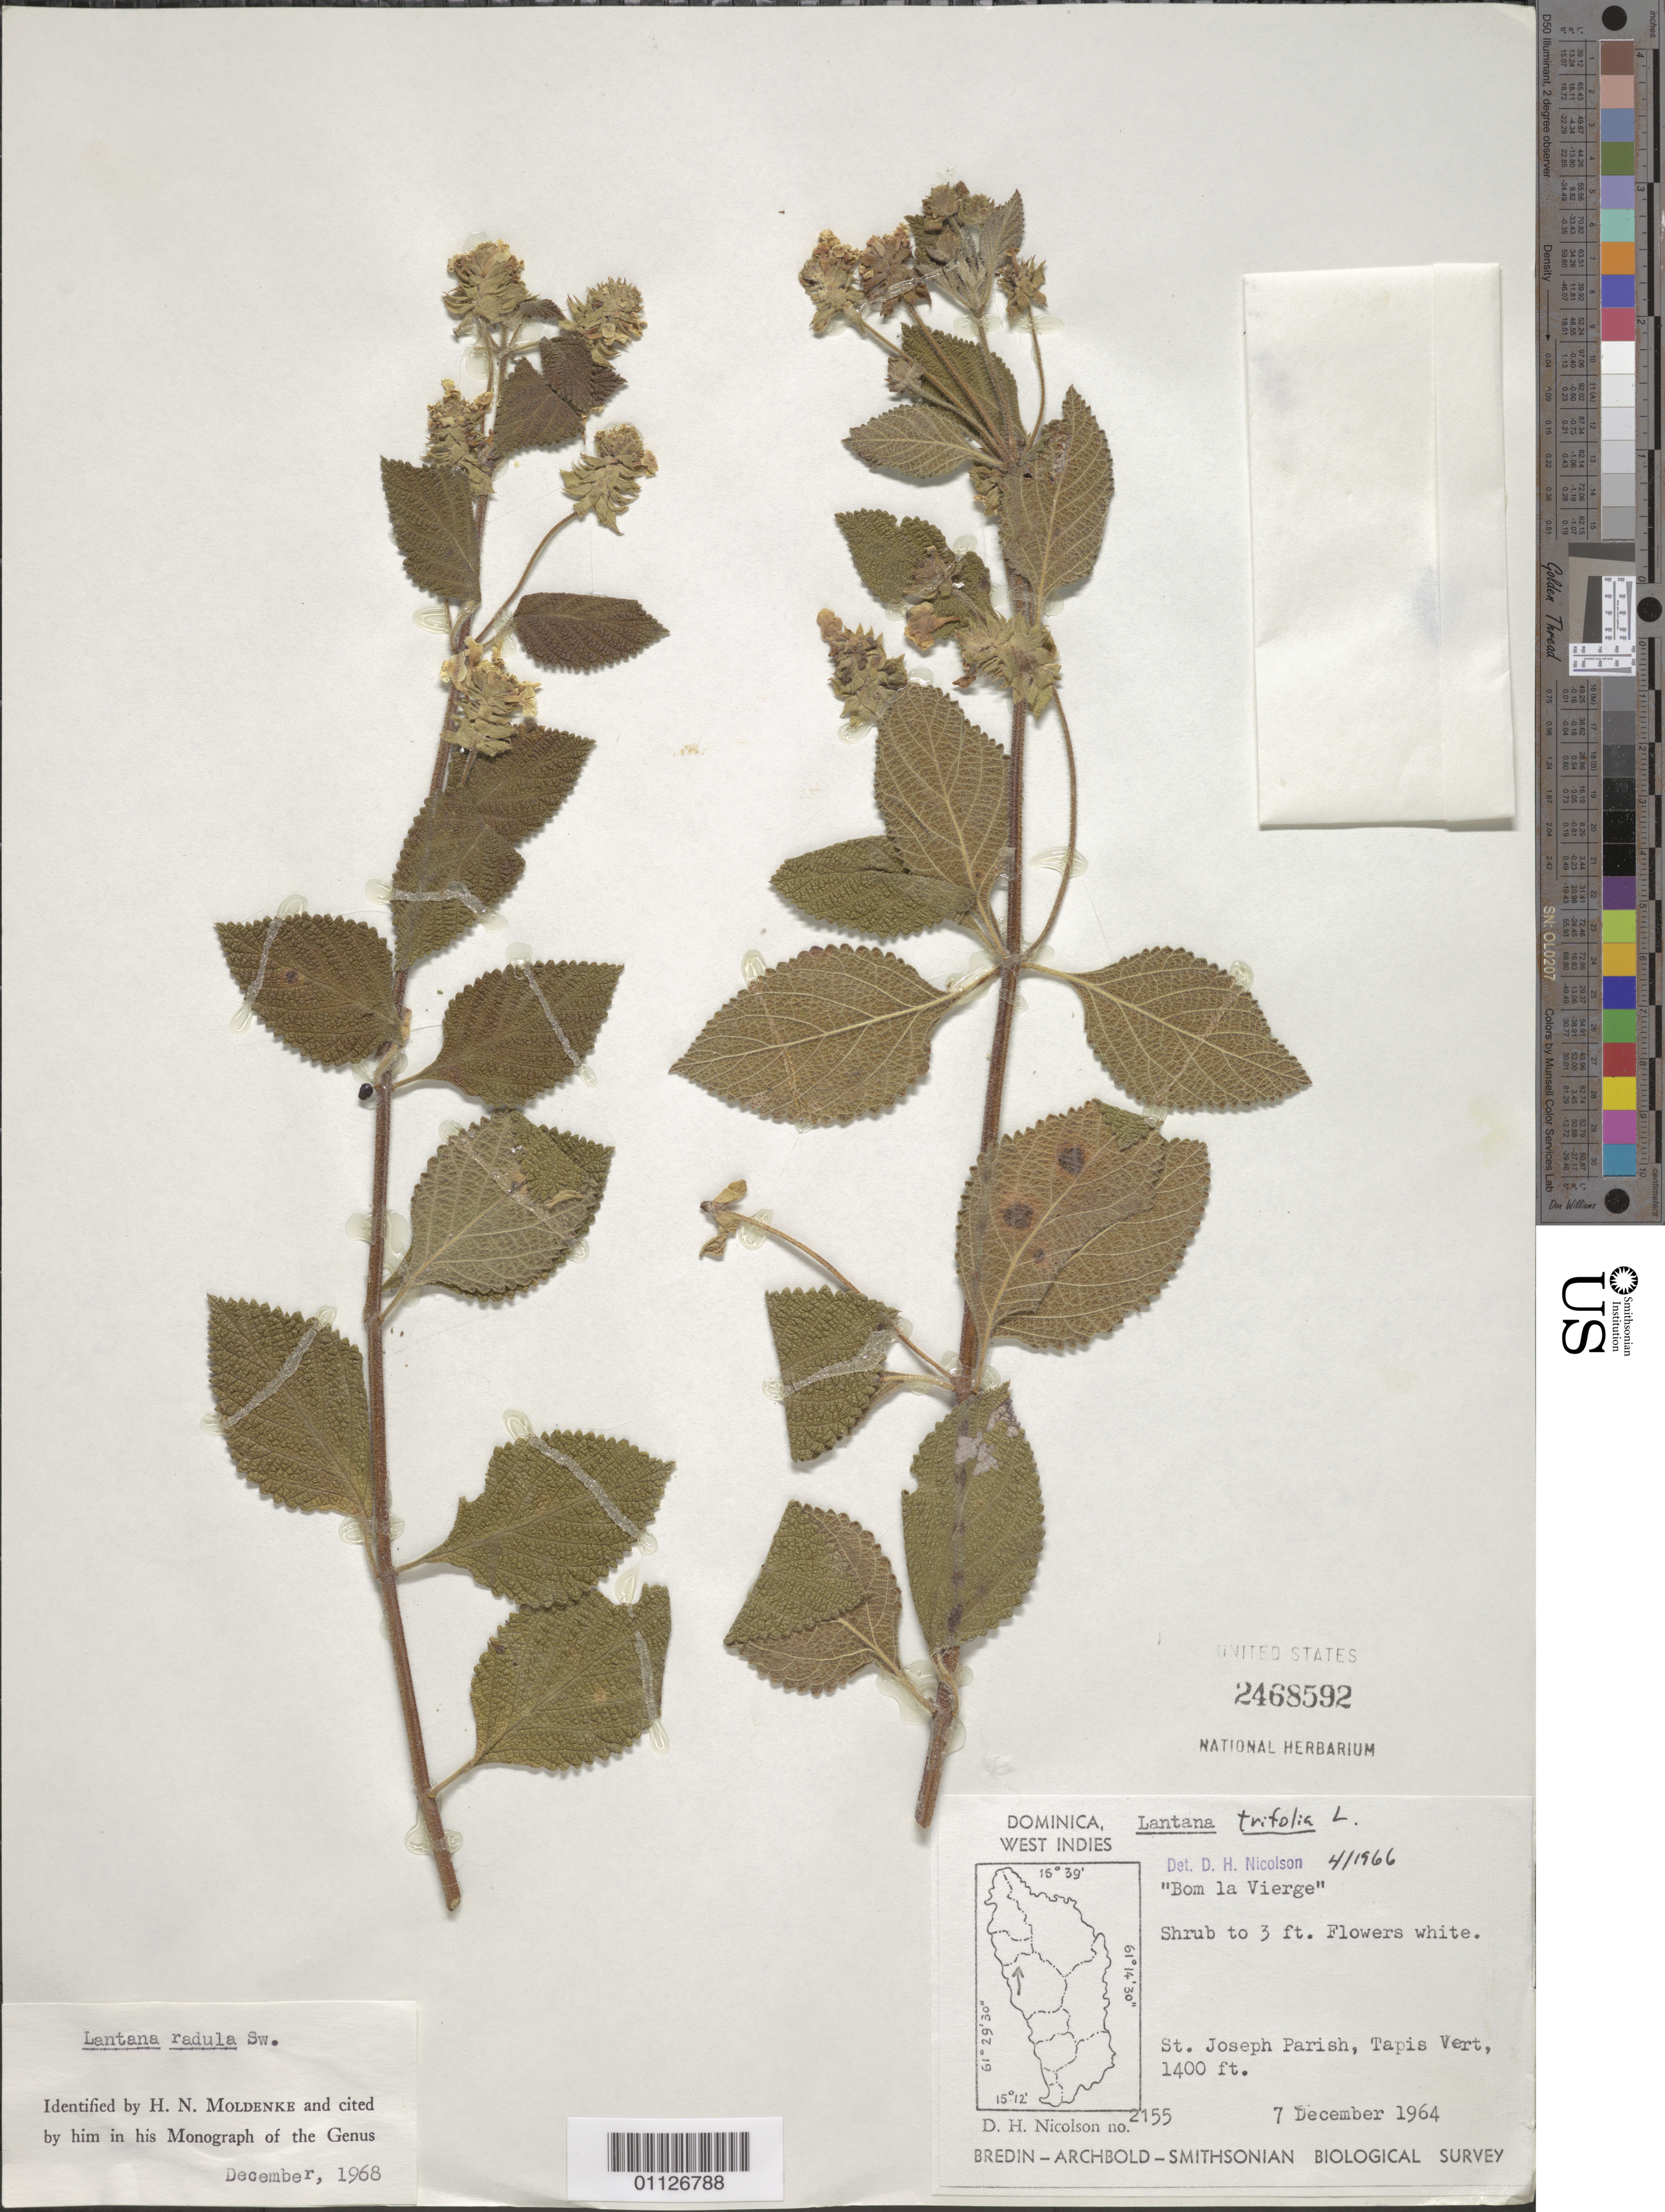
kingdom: Plantae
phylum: Tracheophyta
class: Magnoliopsida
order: Lamiales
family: Verbenaceae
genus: Lantana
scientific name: Lantana radula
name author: Sw.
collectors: D. H. Nicolson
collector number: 2155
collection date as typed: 07 Dec 1964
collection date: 1964-12-07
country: Dominica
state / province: St. Joseph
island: Dominica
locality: Tapis Vert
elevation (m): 427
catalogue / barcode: US 2468592